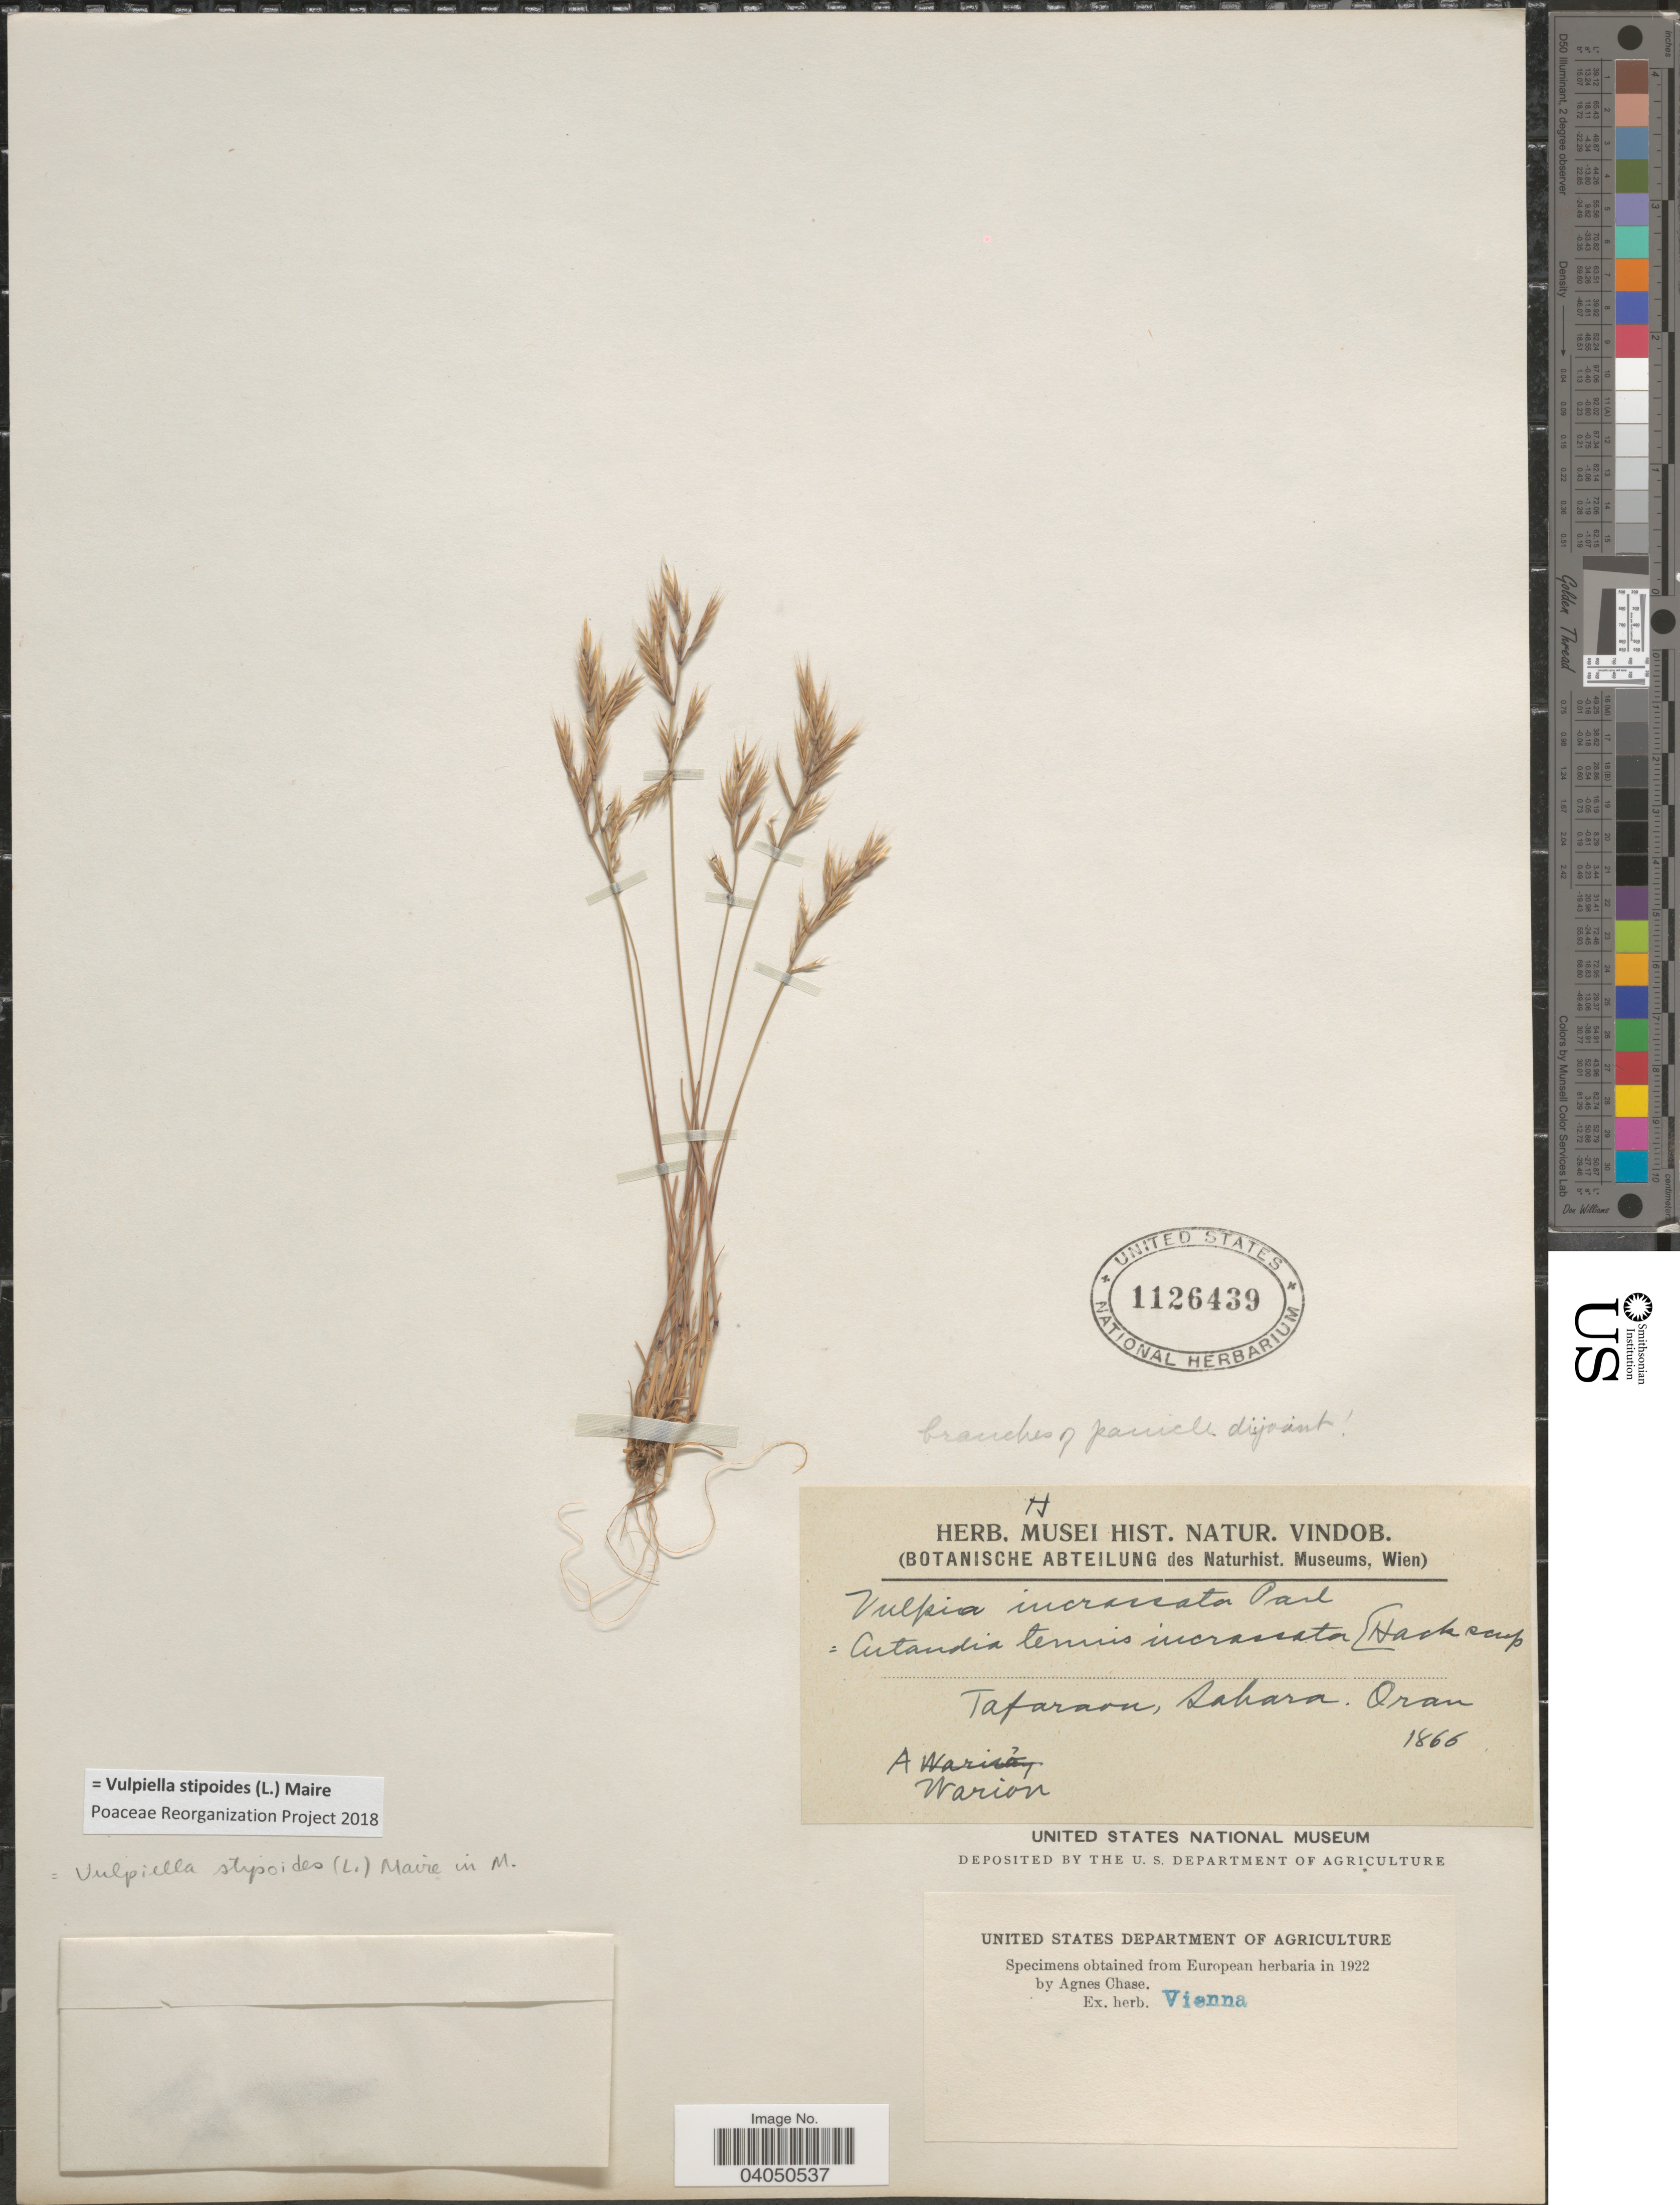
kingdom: Plantae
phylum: Tracheophyta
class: Liliopsida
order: Poales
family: Poaceae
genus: Vulpiella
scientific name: Vulpiella stipoides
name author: (L.) Maire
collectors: A. Warion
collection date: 1866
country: Algeria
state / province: Oran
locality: Tafaraoun, Sahara.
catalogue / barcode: US 1126439